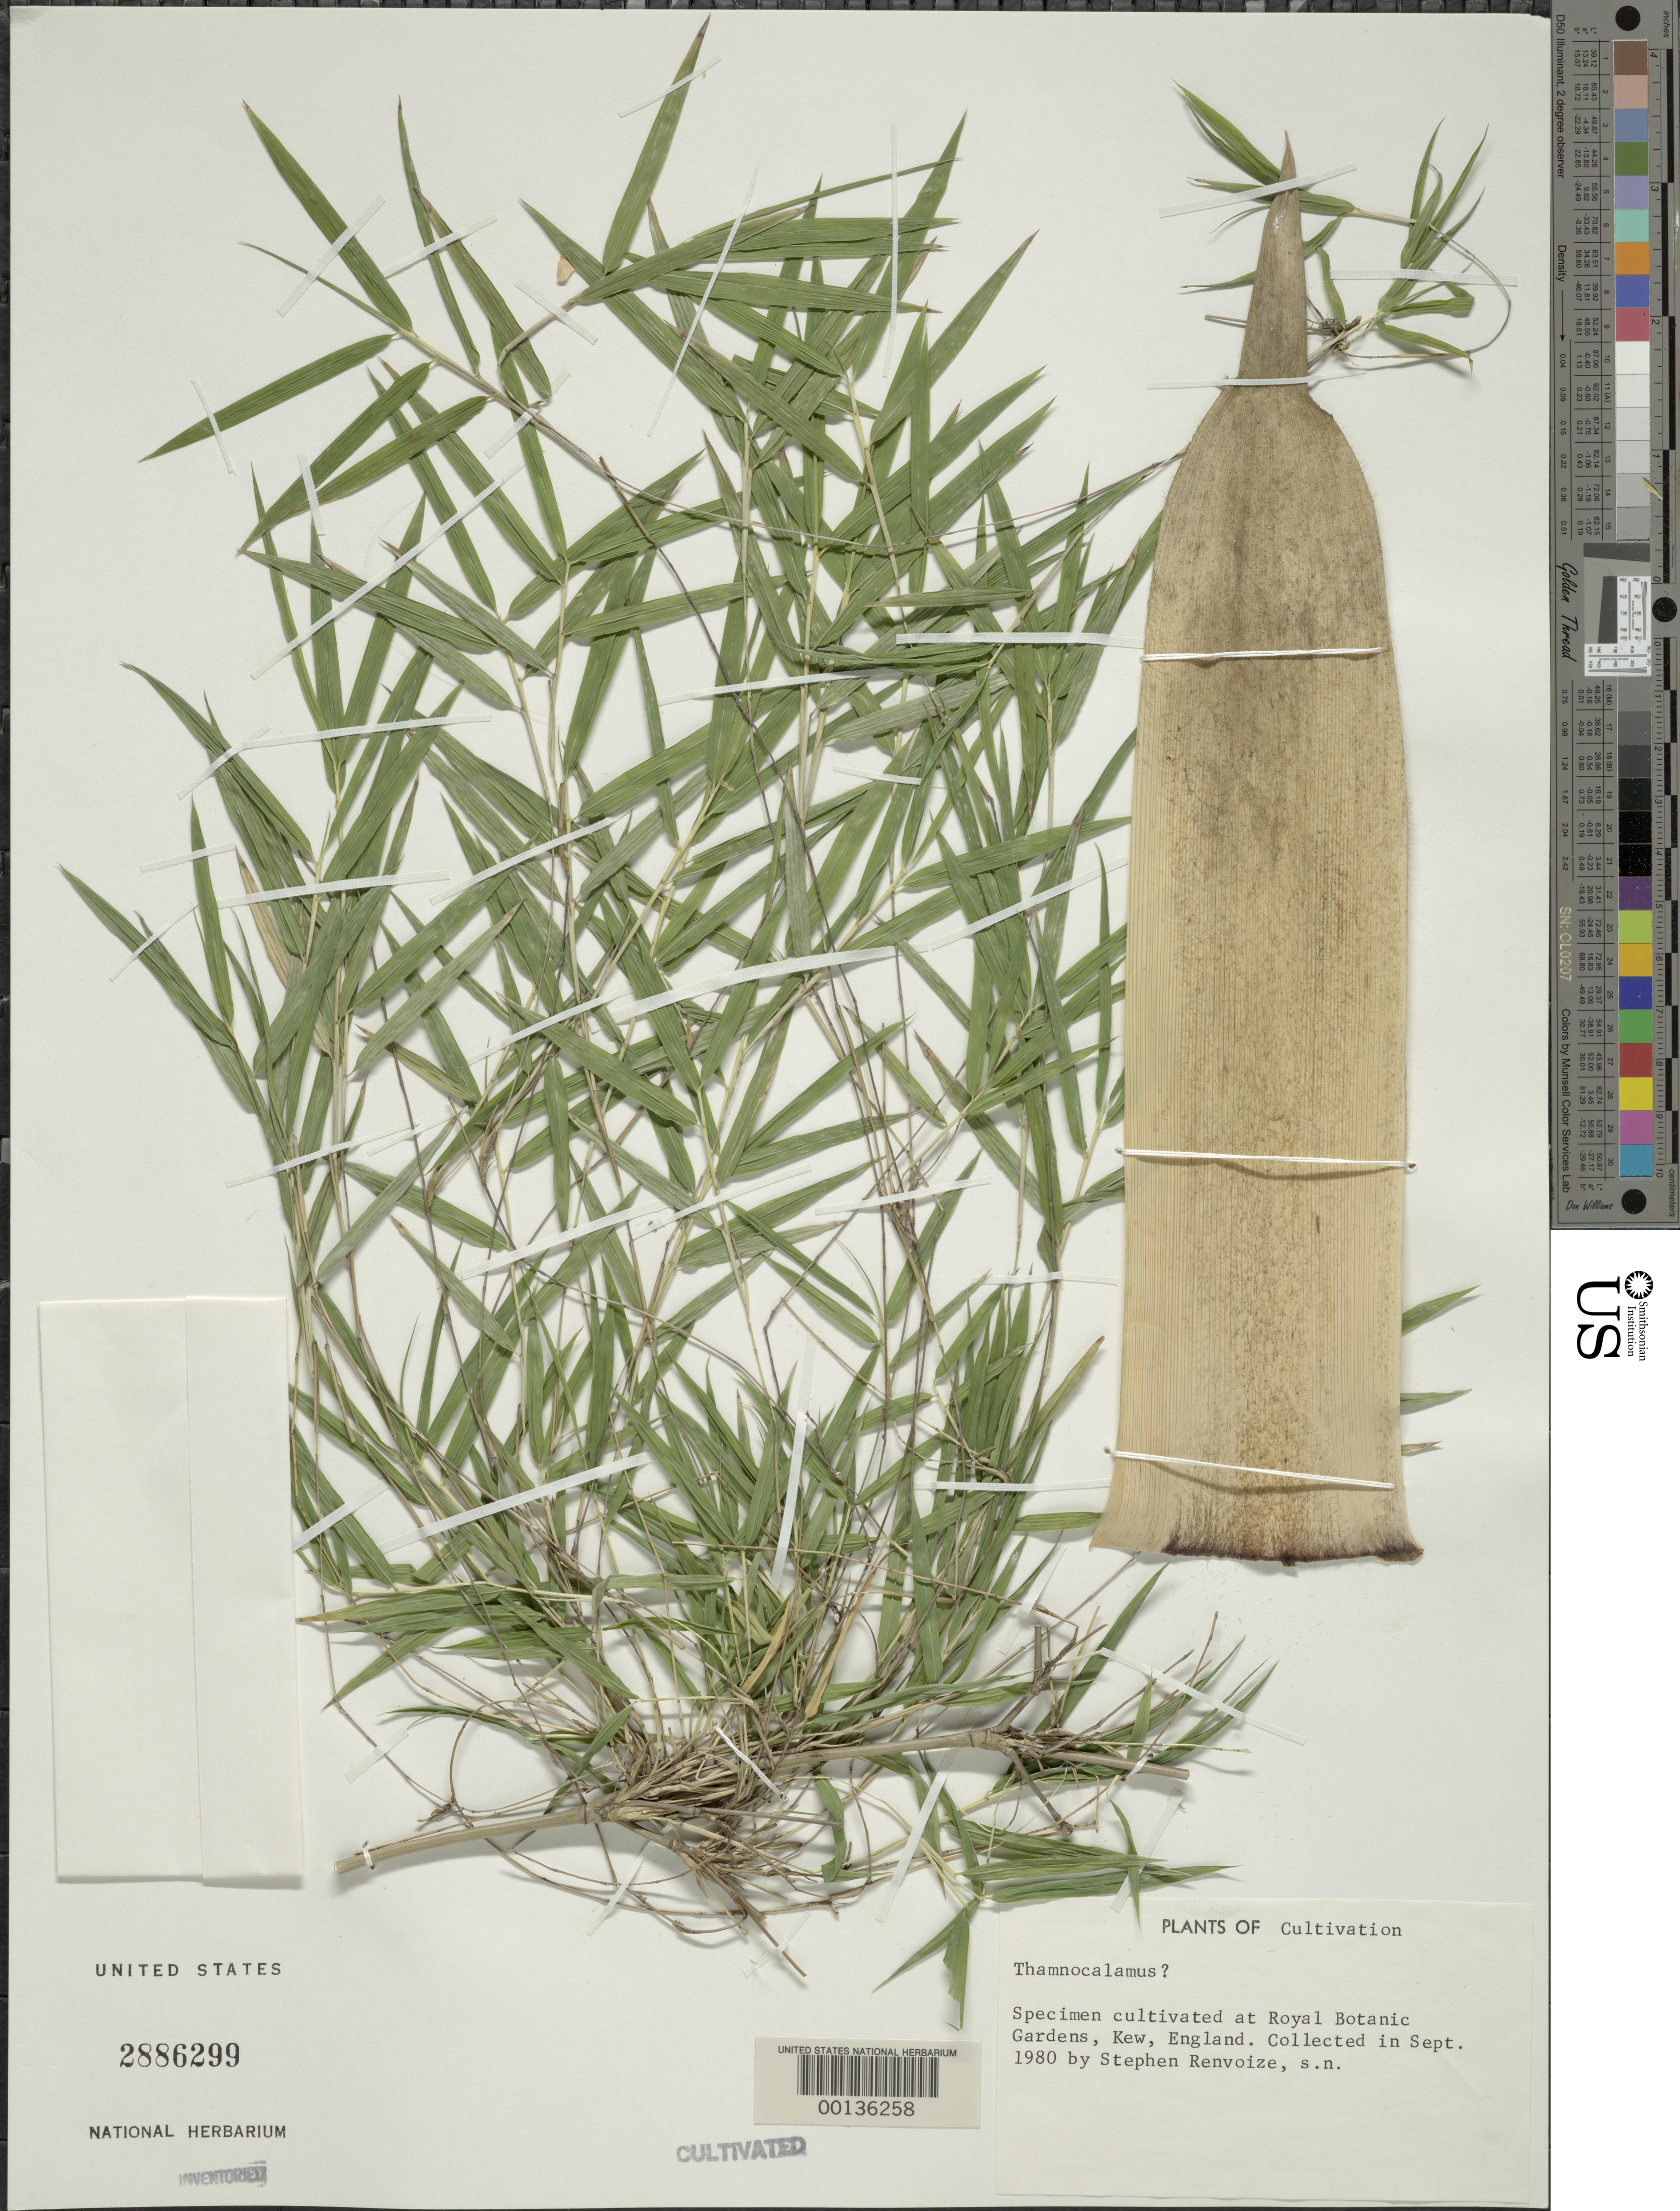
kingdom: Plantae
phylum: Tracheophyta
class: Liliopsida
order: Poales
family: Poaceae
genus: Thamnocalamus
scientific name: Thamnocalamus sp.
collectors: S. A. Renvoize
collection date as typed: Sep 1980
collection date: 1980-09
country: United Kingdom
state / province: England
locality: Kew, royal botanic gardens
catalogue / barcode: US 2886299